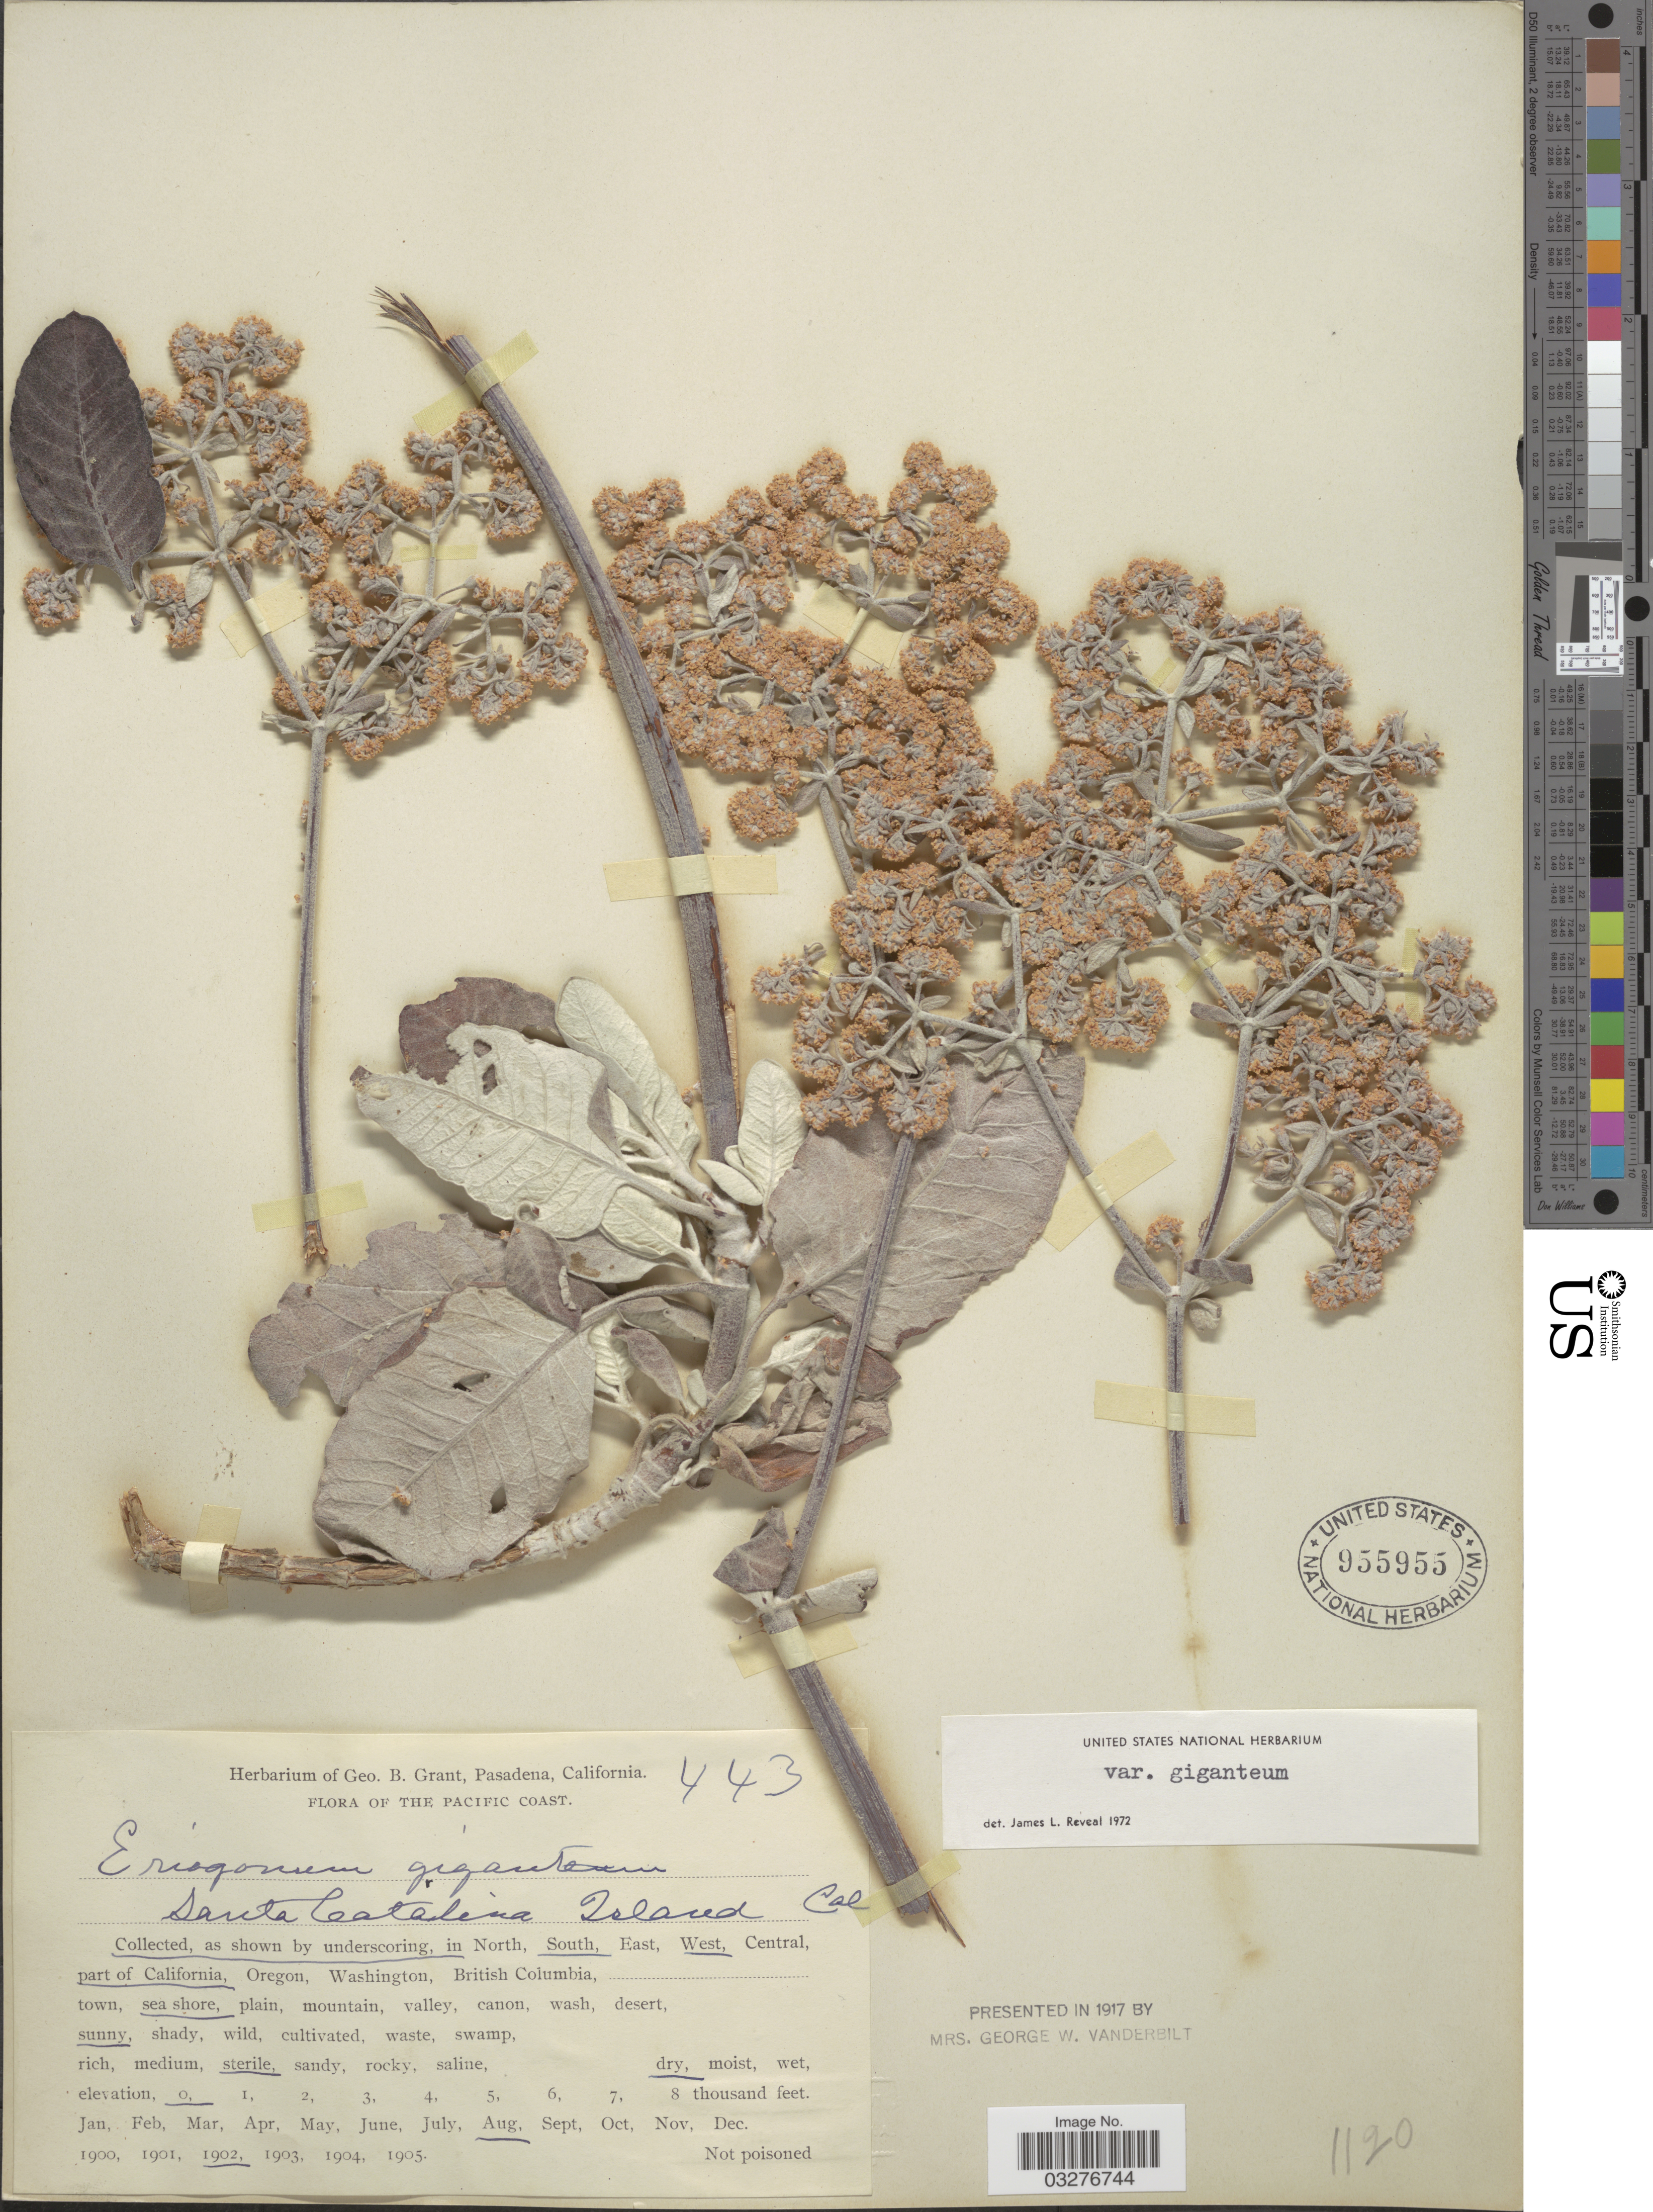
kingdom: Plantae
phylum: Tracheophyta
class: Magnoliopsida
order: Caryophyllales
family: Polygonaceae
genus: Eriogonum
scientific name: Eriogonum giganteum var. giganteum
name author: S. Watson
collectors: ex herb. Geo. B. Grant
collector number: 443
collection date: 1902-08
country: United States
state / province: California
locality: The Pacific Coast. South West part of California.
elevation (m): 0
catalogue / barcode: US 955955